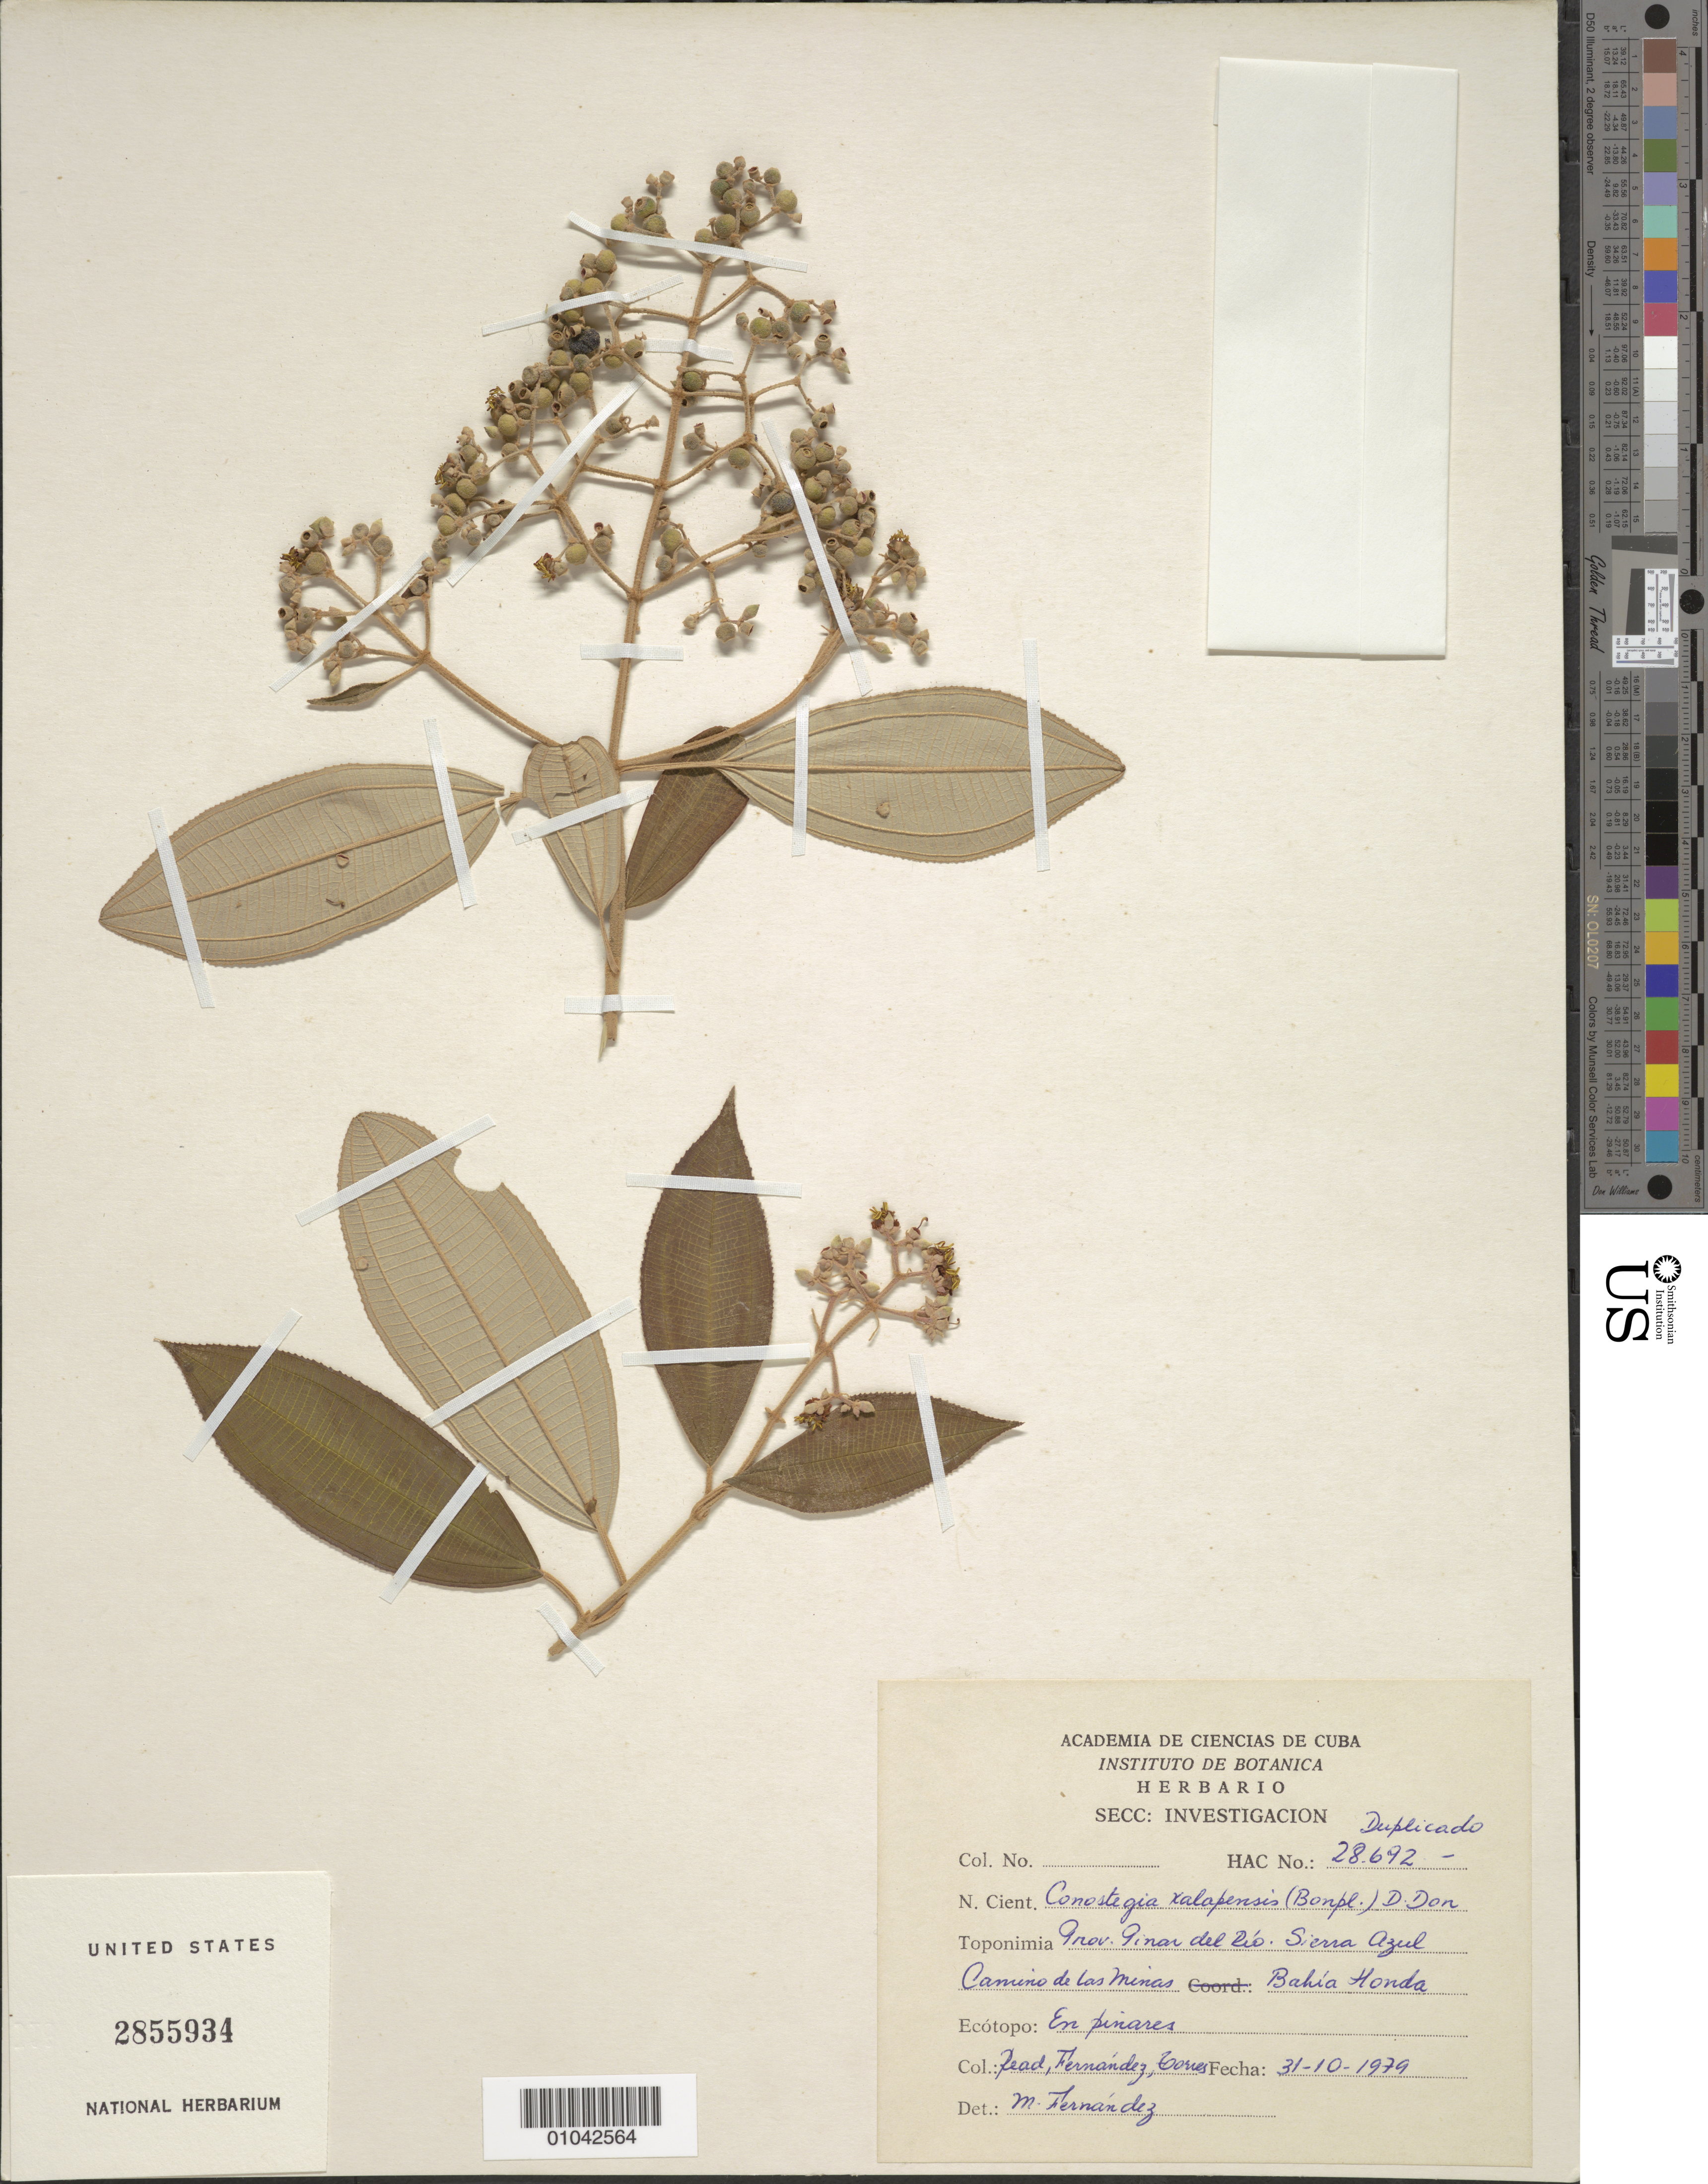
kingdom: Plantae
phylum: Tracheophyta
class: Magnoliopsida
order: Myrtales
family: Melastomataceae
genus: Conostegia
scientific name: Conostegia xylapensis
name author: (Bonpl.) D. Don ex DC.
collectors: -- Read, -- Fernandez & -. Torres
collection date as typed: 31 Oct 1979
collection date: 1979-10-31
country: Cuba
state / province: Pinar del Rio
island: Cuba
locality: Sierra Azul, camino de las Minas, Bahia Honda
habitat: En pinares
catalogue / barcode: US 2855934